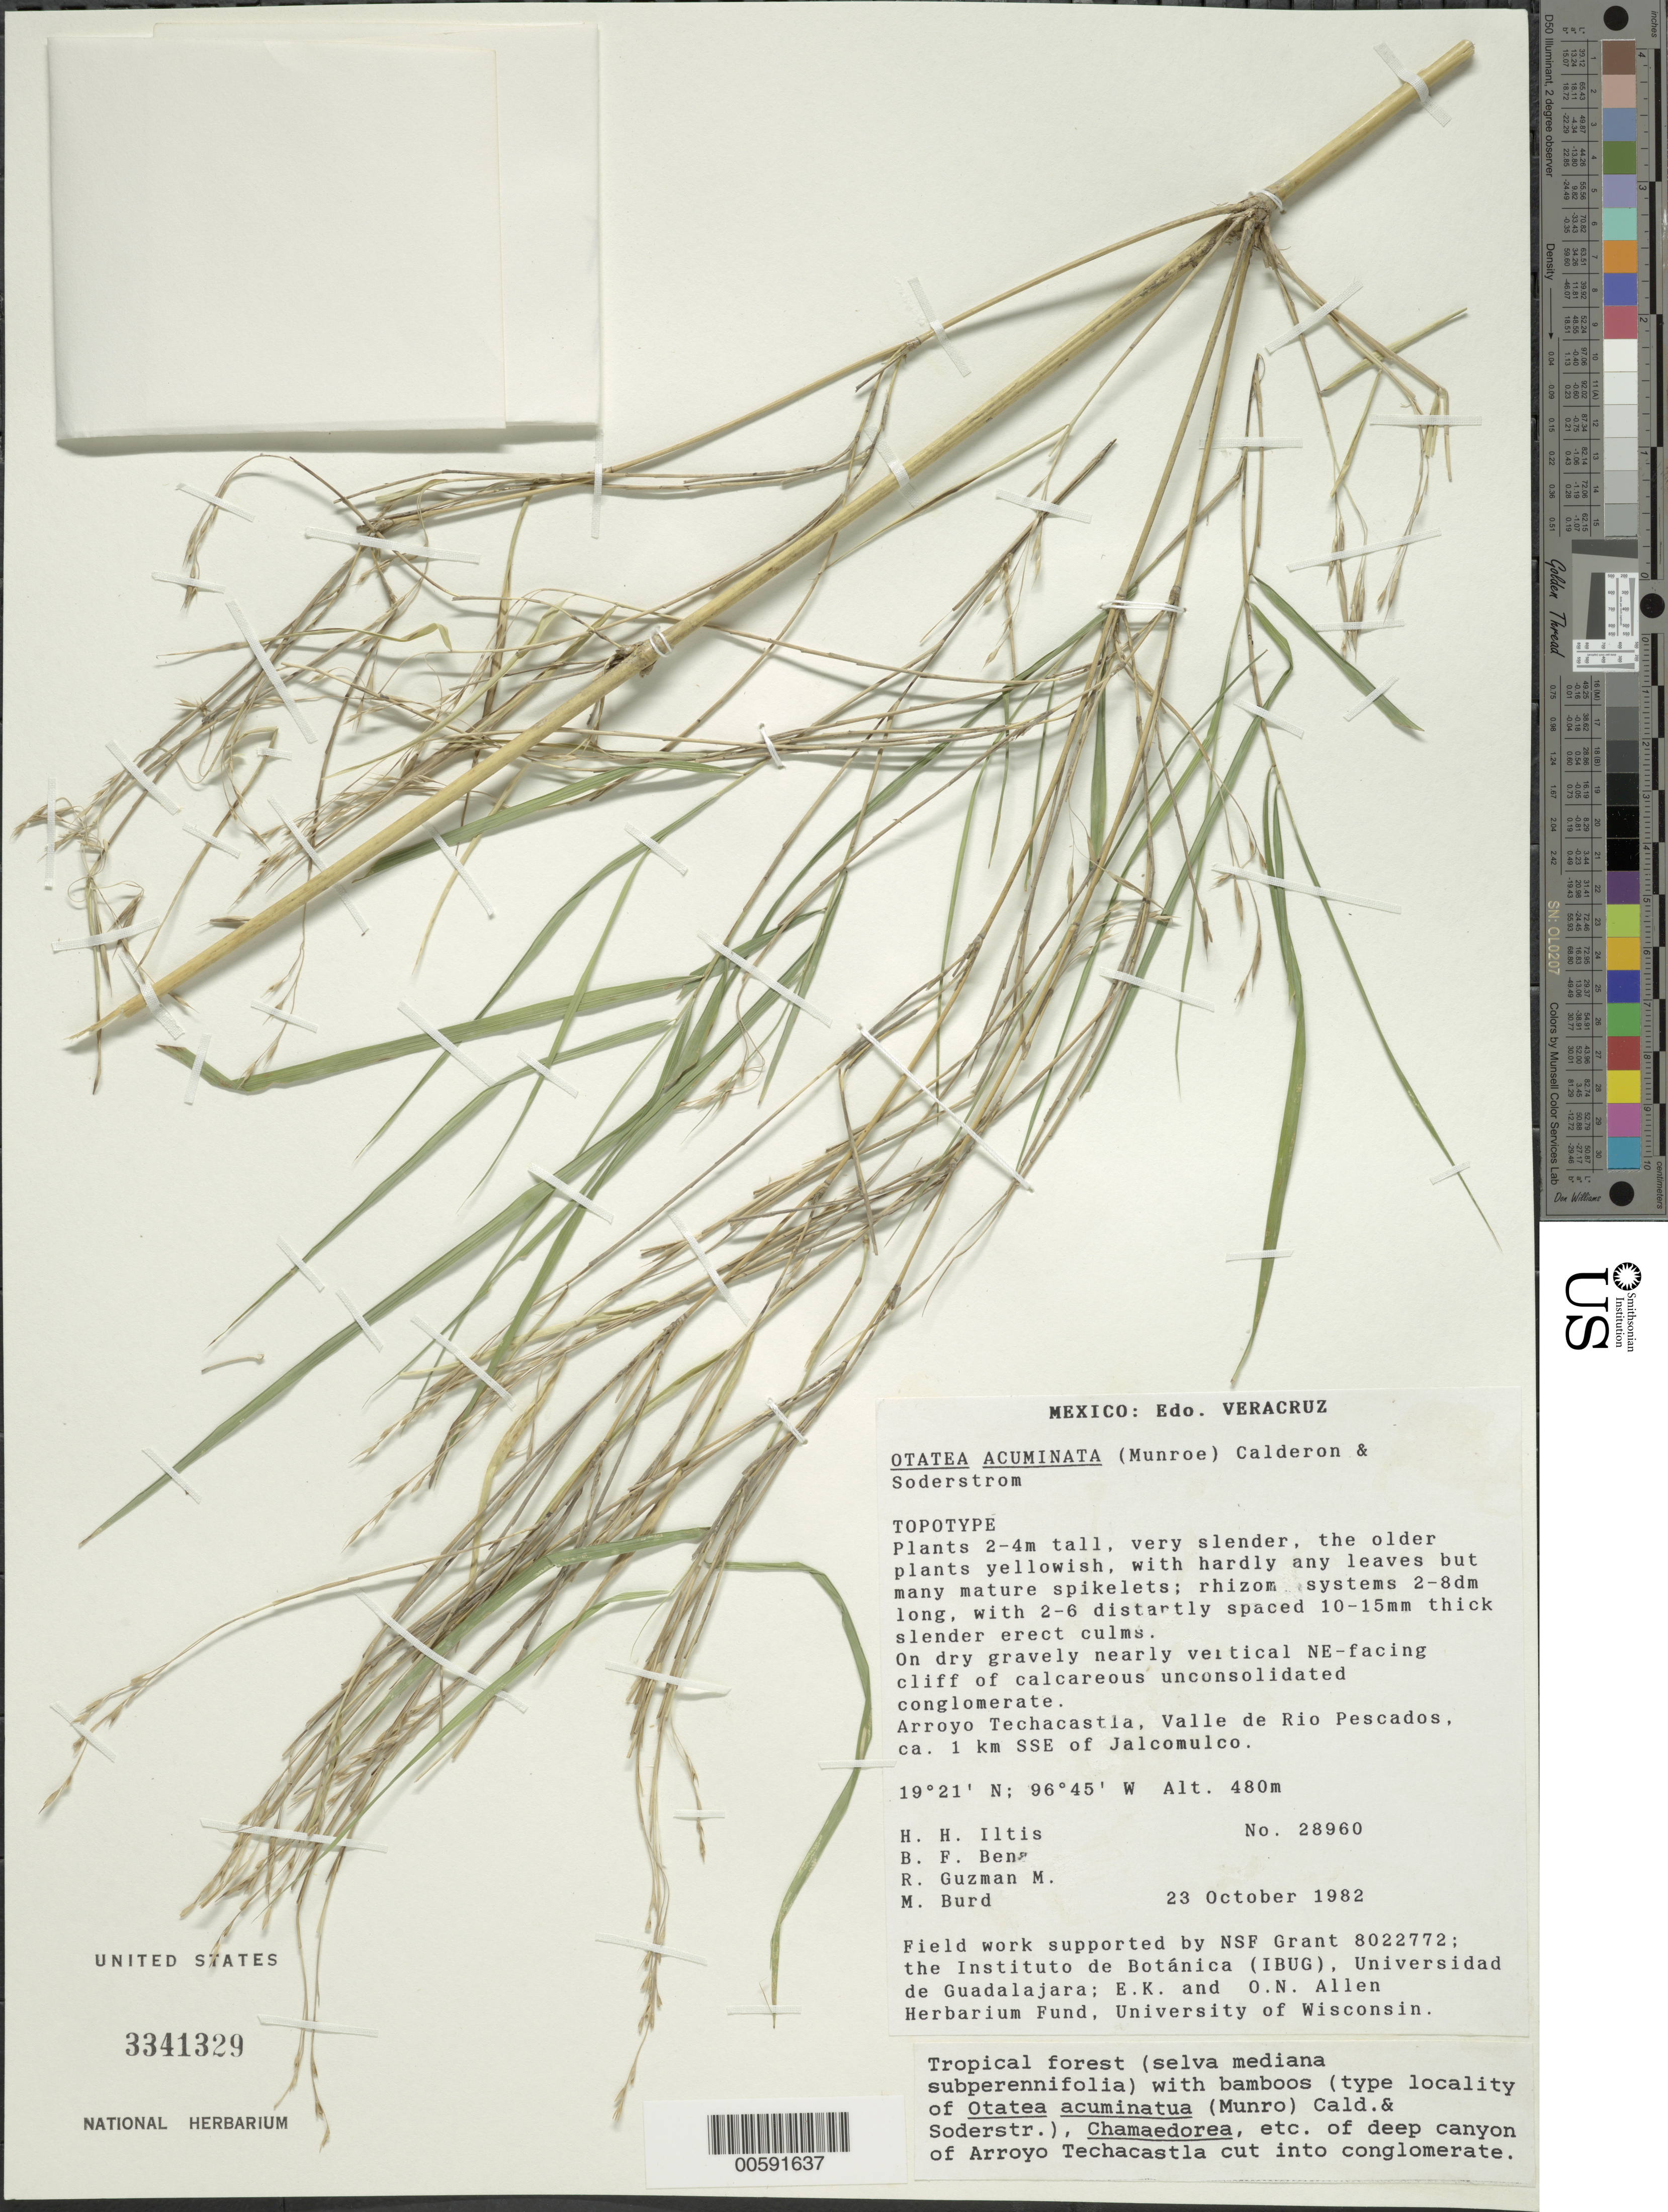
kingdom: Plantae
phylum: Tracheophyta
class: Liliopsida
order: Poales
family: Poaceae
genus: Otatea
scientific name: Otatea acuminata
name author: (Munro) C. E. Calderón & Soderstr.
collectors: H. H. Iltis, B. Beni, R. Guzman-M. & M. Burd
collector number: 28960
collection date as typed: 23 Oct 1982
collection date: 1982-10-23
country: Mexico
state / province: Veracruz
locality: Arroyo Techacastla, Valle de Rio Pescados, SSE of Jalcomulco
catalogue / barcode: US 3341329